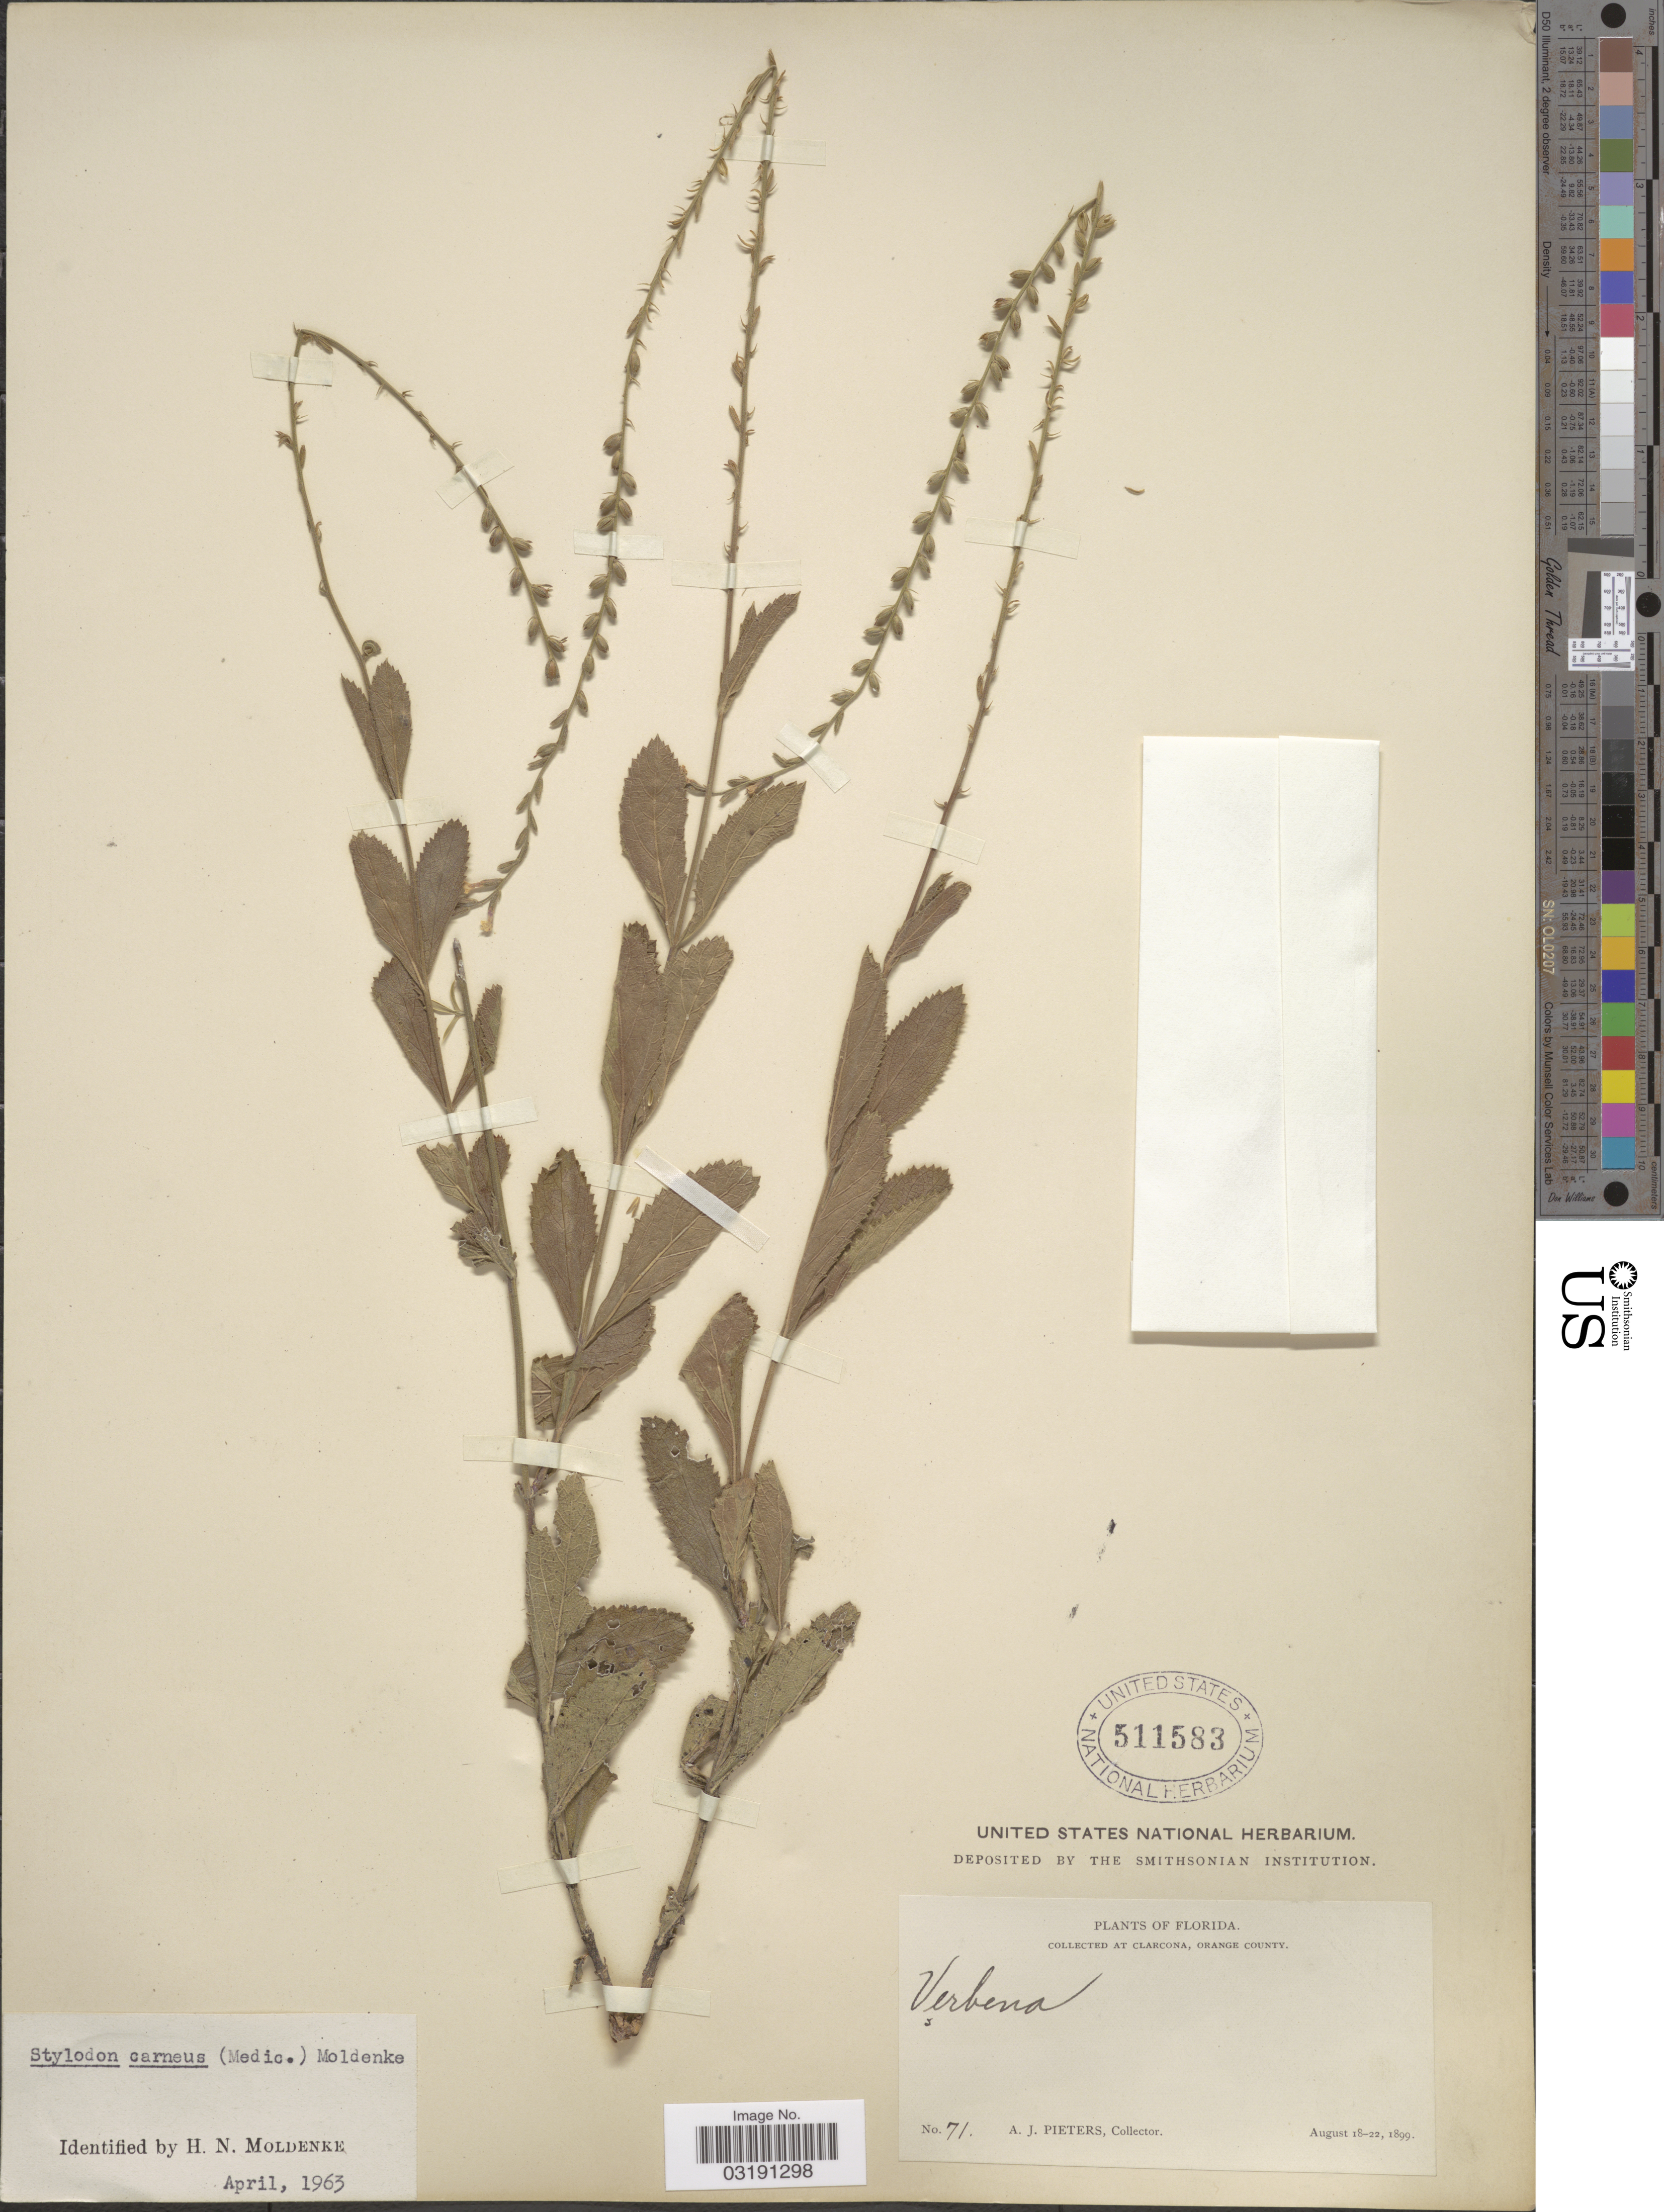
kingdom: Plantae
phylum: Tracheophyta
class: Magnoliopsida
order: Lamiales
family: Verbenaceae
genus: Verbena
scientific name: Verbena carnea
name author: Medik.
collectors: A. Pieters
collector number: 71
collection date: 1899-08-18/1899-08-22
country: United States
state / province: Florida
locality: Clarcona, Orange County.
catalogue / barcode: US 511583